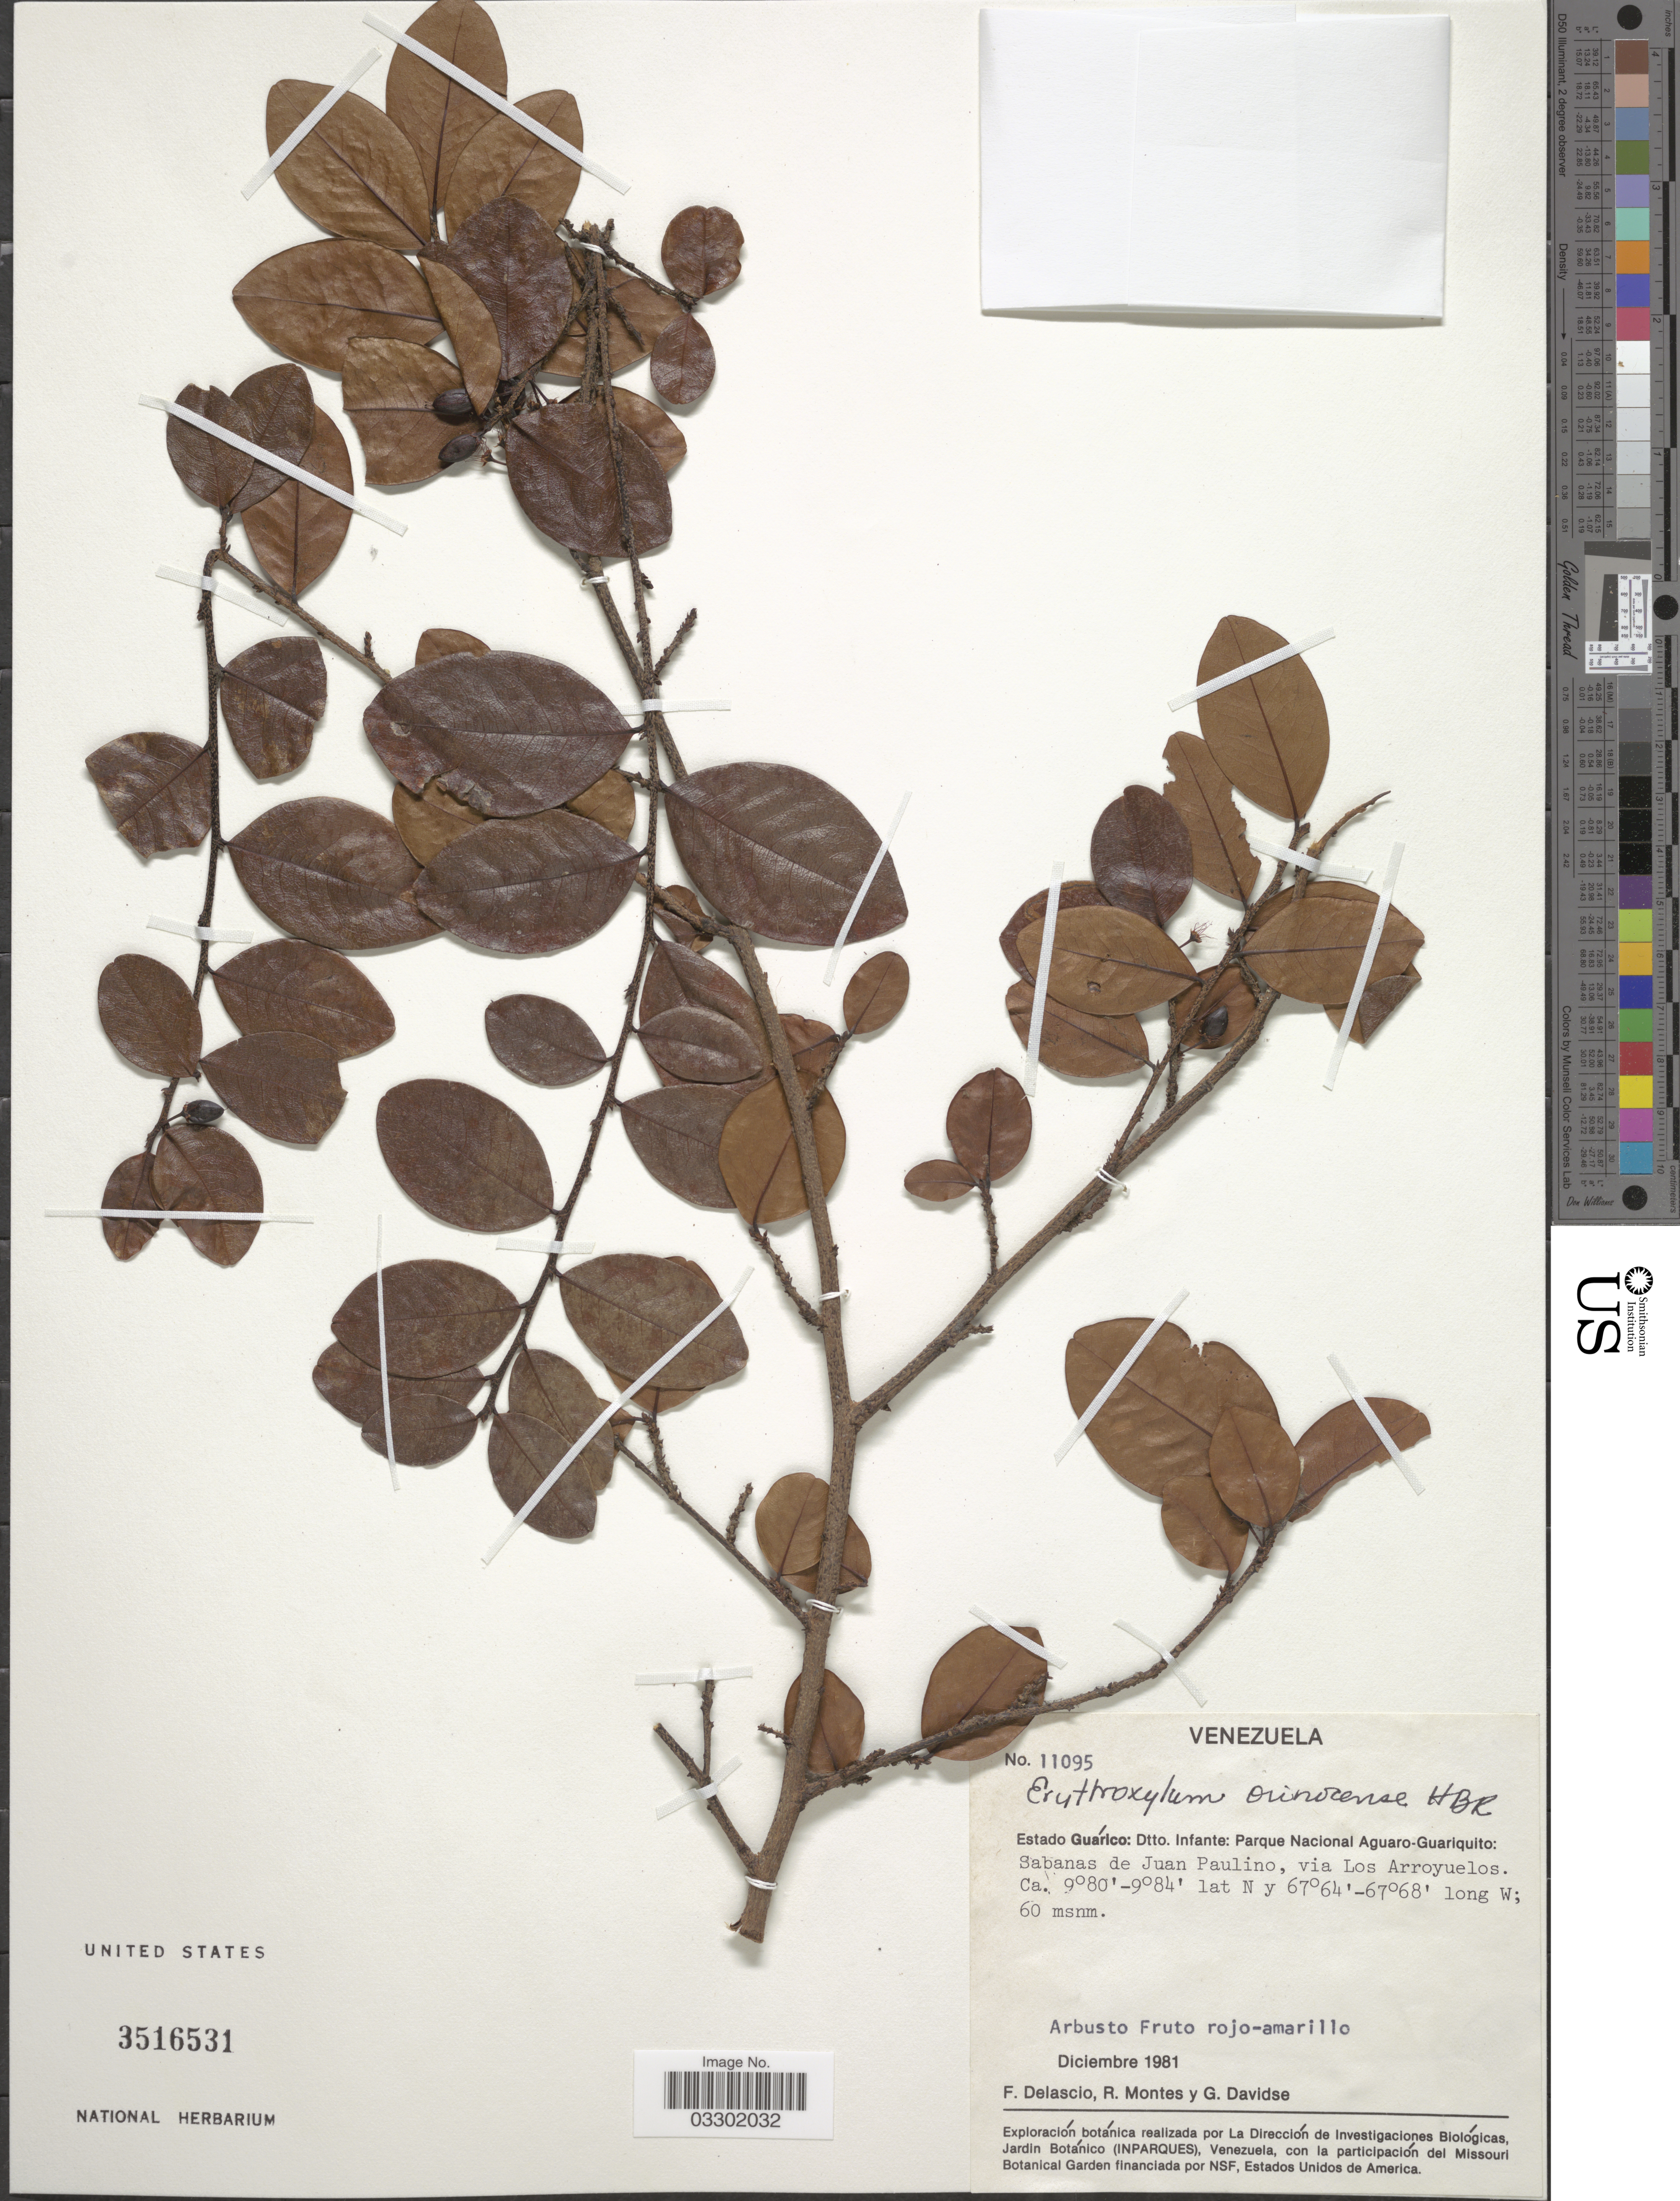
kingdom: Plantae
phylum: Tracheophyta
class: Magnoliopsida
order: Malpighiales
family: Erythroxylaceae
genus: Erythroxylum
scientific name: Erythroxylum orinocense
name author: Kunth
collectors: F. Delascio C., R. Montes & G. Davidse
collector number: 11095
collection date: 1981-12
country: Venezuela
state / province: Guárico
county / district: Leonardo Infante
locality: Dtto. Infante: Parque Nacional Aguaro-Guariquito: Sabanas de Juan Paulino, via Los Arroyuelos.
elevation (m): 60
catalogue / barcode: US 3516531